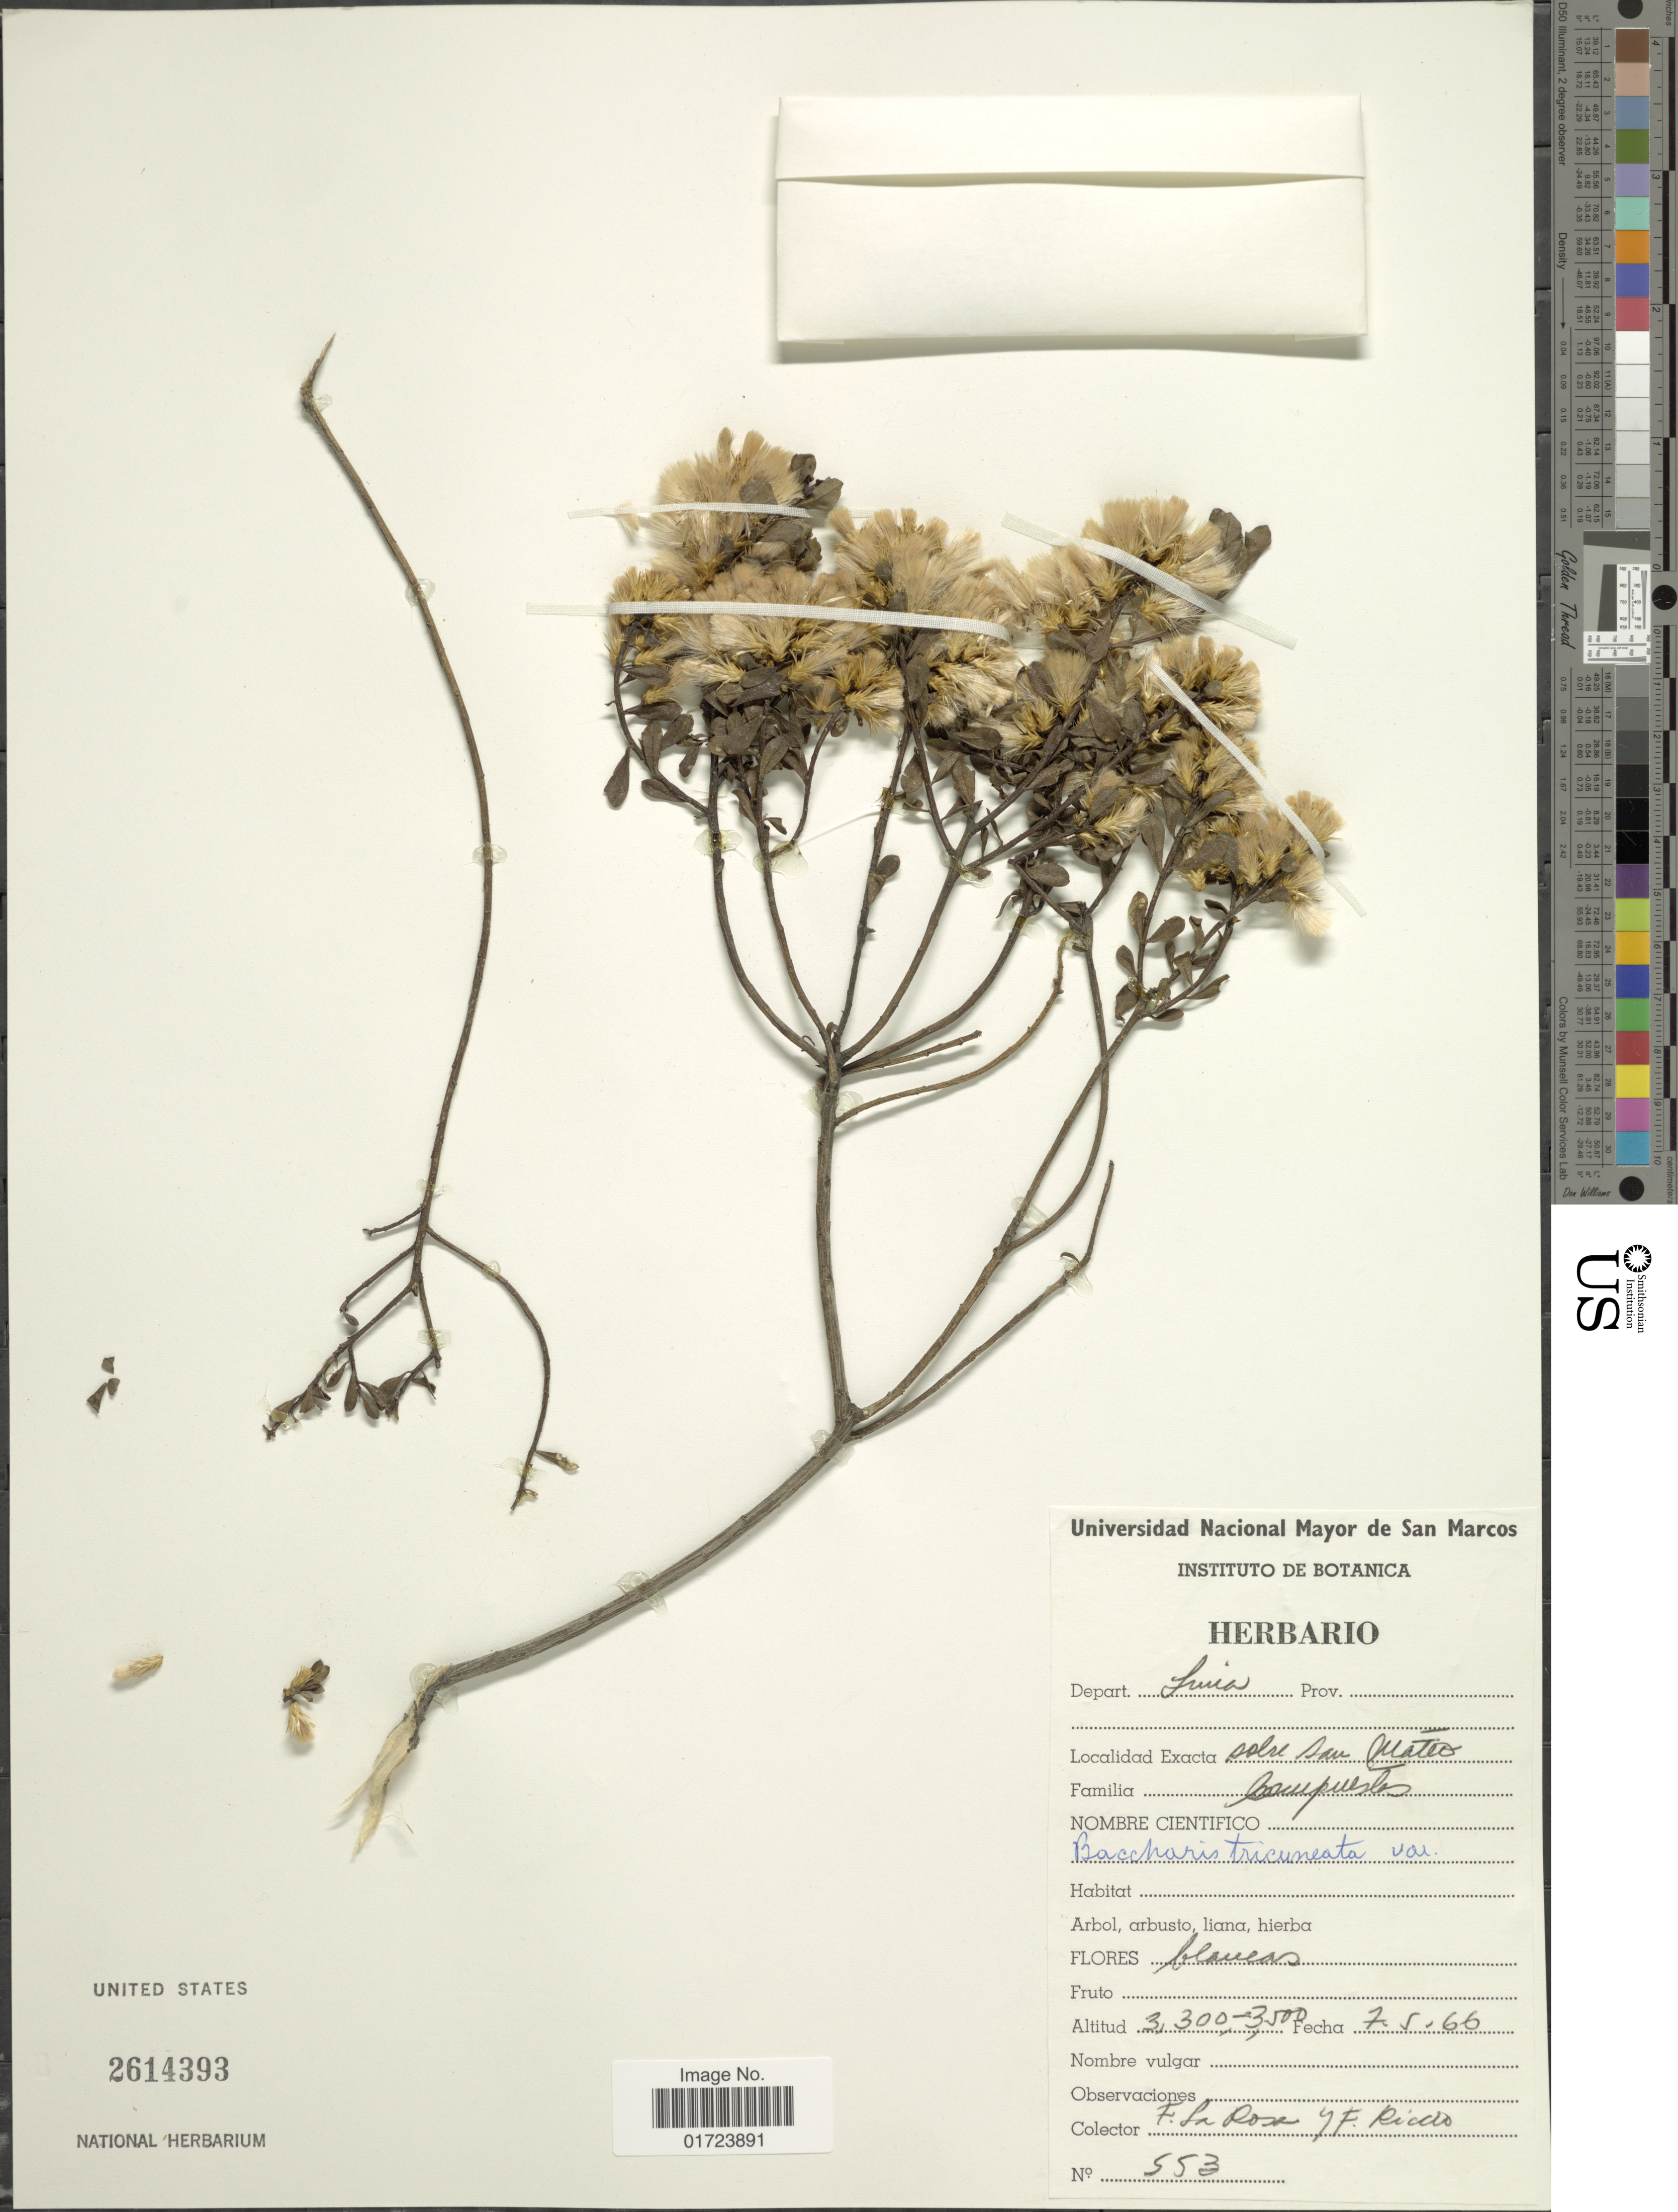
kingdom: Plantae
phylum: Tracheophyta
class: Magnoliopsida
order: Asterales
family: Asteraceae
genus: Baccharis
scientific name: Baccharis tricuneata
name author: (L. f.) Pers.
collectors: F. La Rosa & F. Riccio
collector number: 553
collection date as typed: Transcribed d/m/y: 7/5/66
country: Peru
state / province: Lima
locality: Sobre San Mateo, Depart. Lima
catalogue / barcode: US 2614393